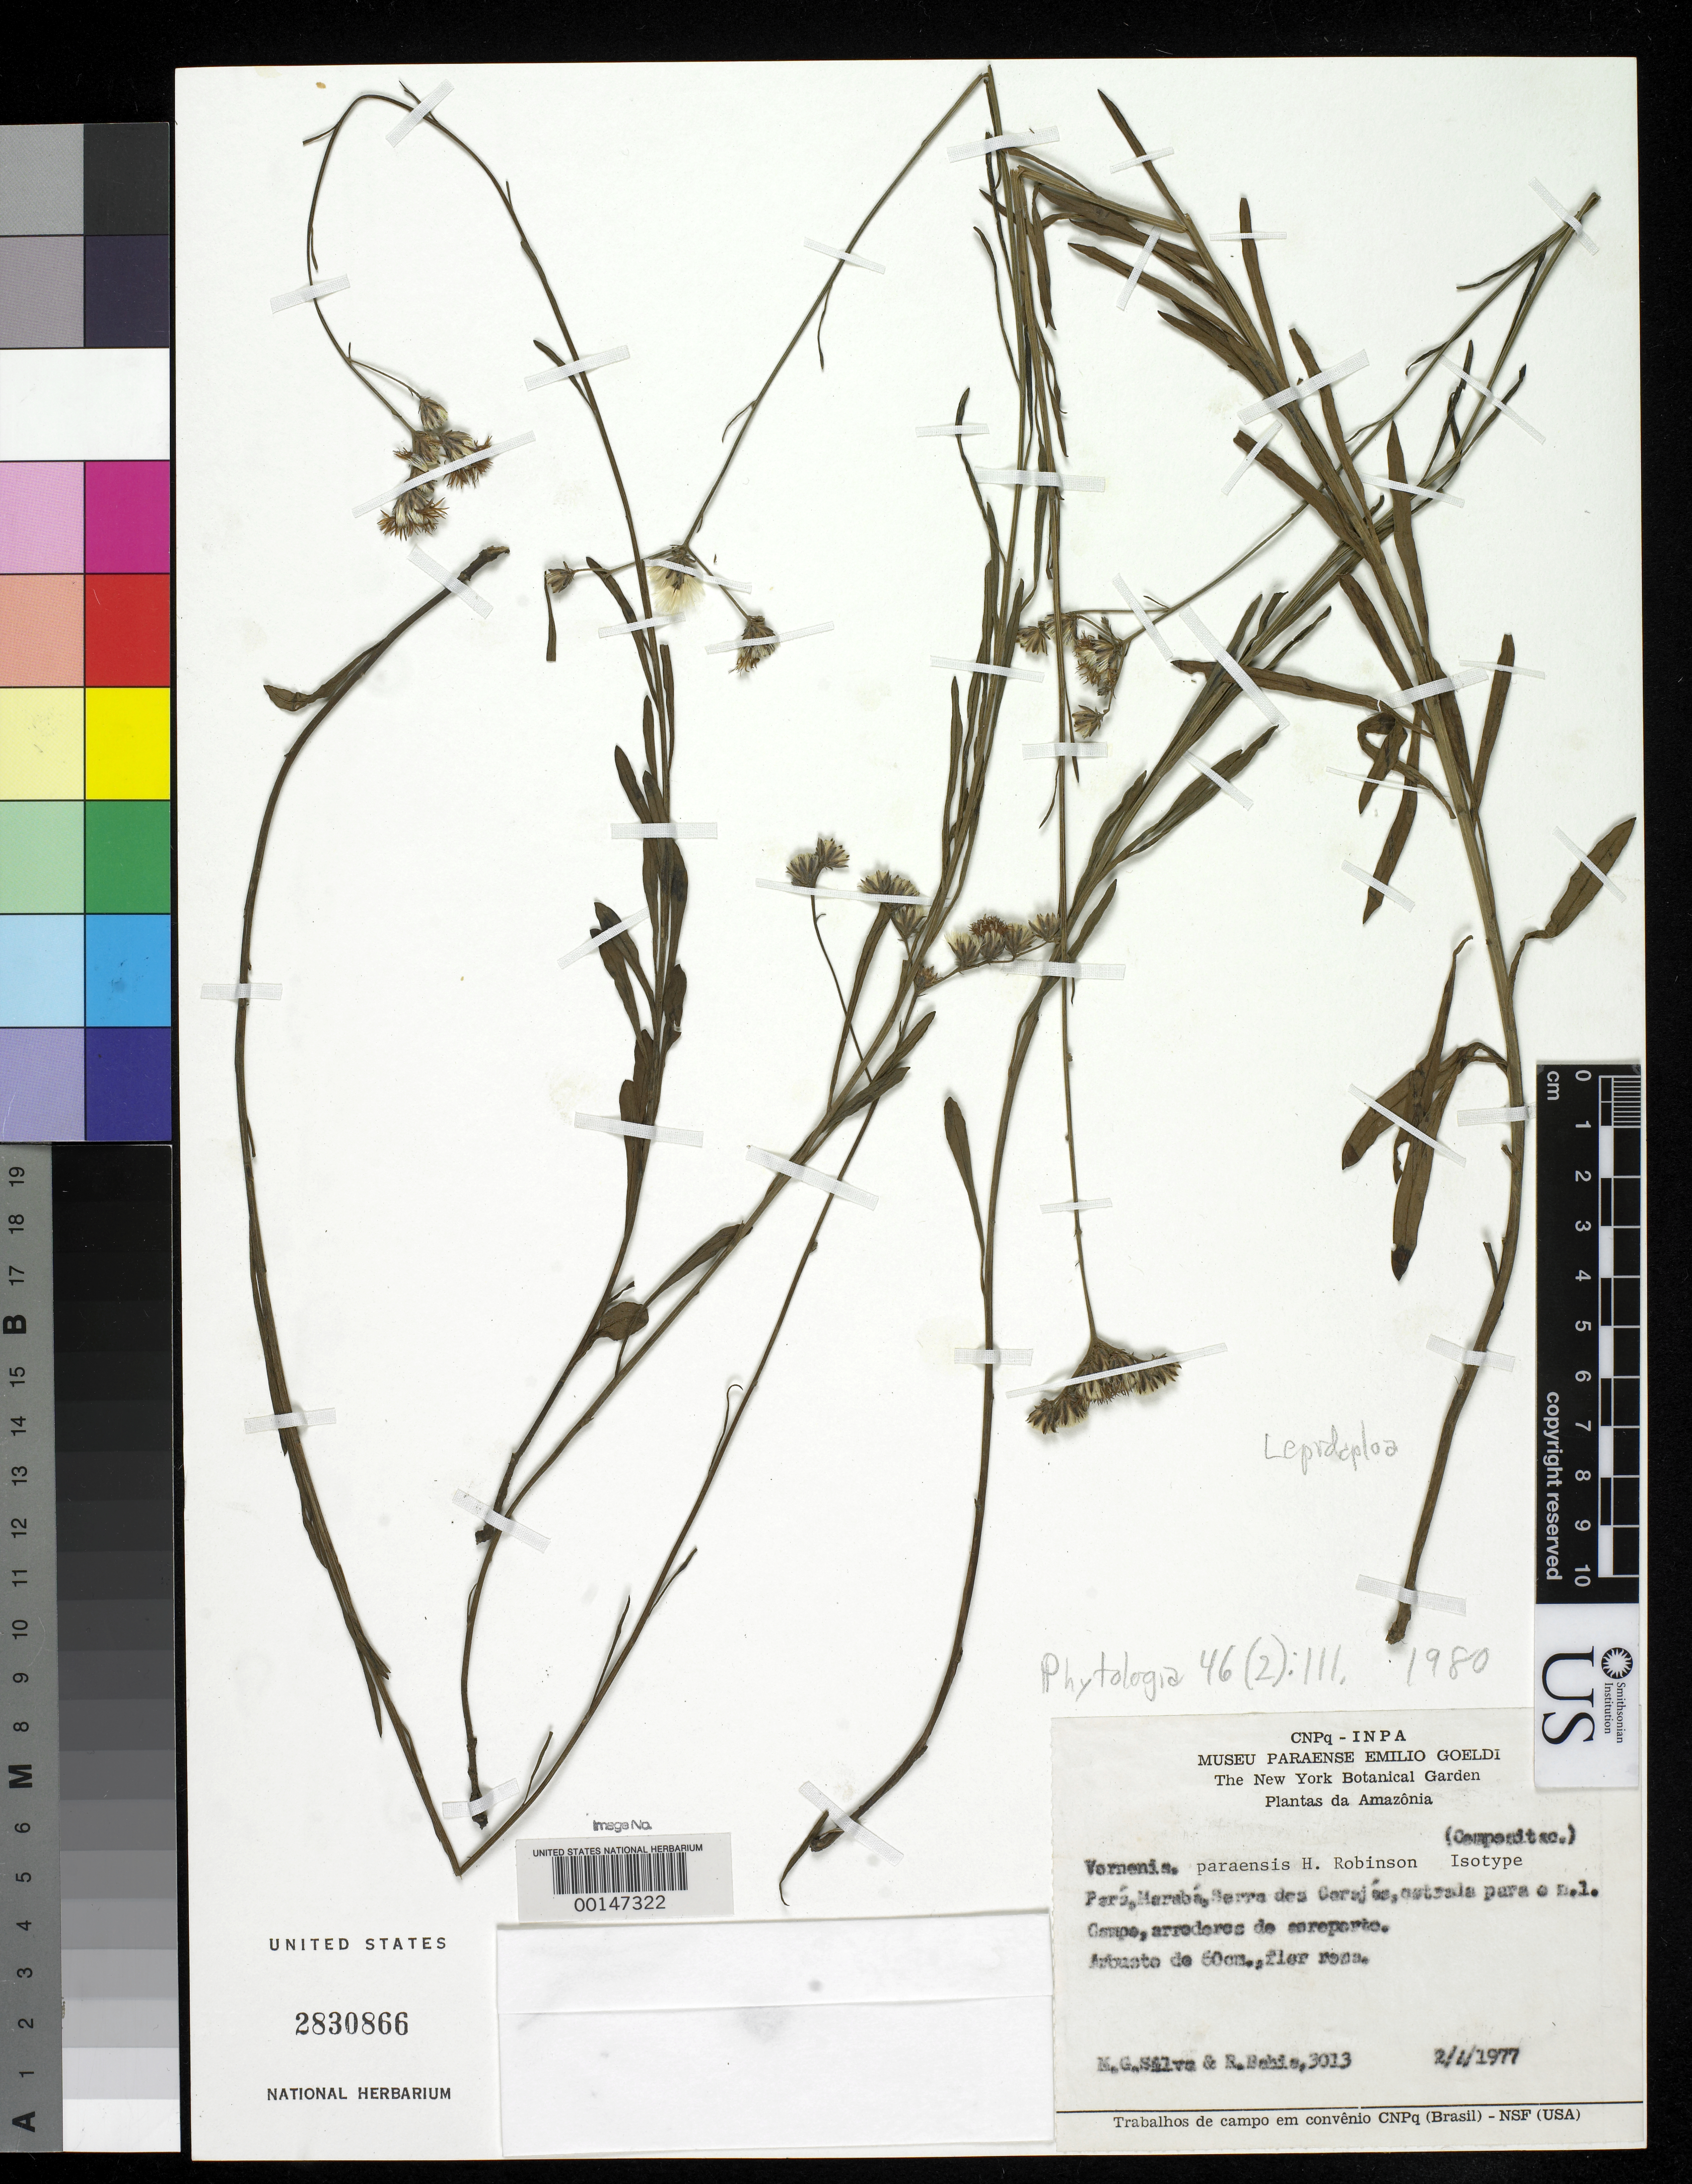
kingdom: Plantae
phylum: Tracheophyta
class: Magnoliopsida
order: Asterales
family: Asteraceae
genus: Vernonia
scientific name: Vernonia paraensis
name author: H. Rob.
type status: Isotype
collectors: M. G. Silva & R. P. Bahia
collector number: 3013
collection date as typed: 02 Apr 1977 or 04 Feb 1977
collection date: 1977-02-04 or 1977-04-02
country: Brazil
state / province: Pará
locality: Maraba, Serra dos Cerajas.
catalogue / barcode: US 2830866